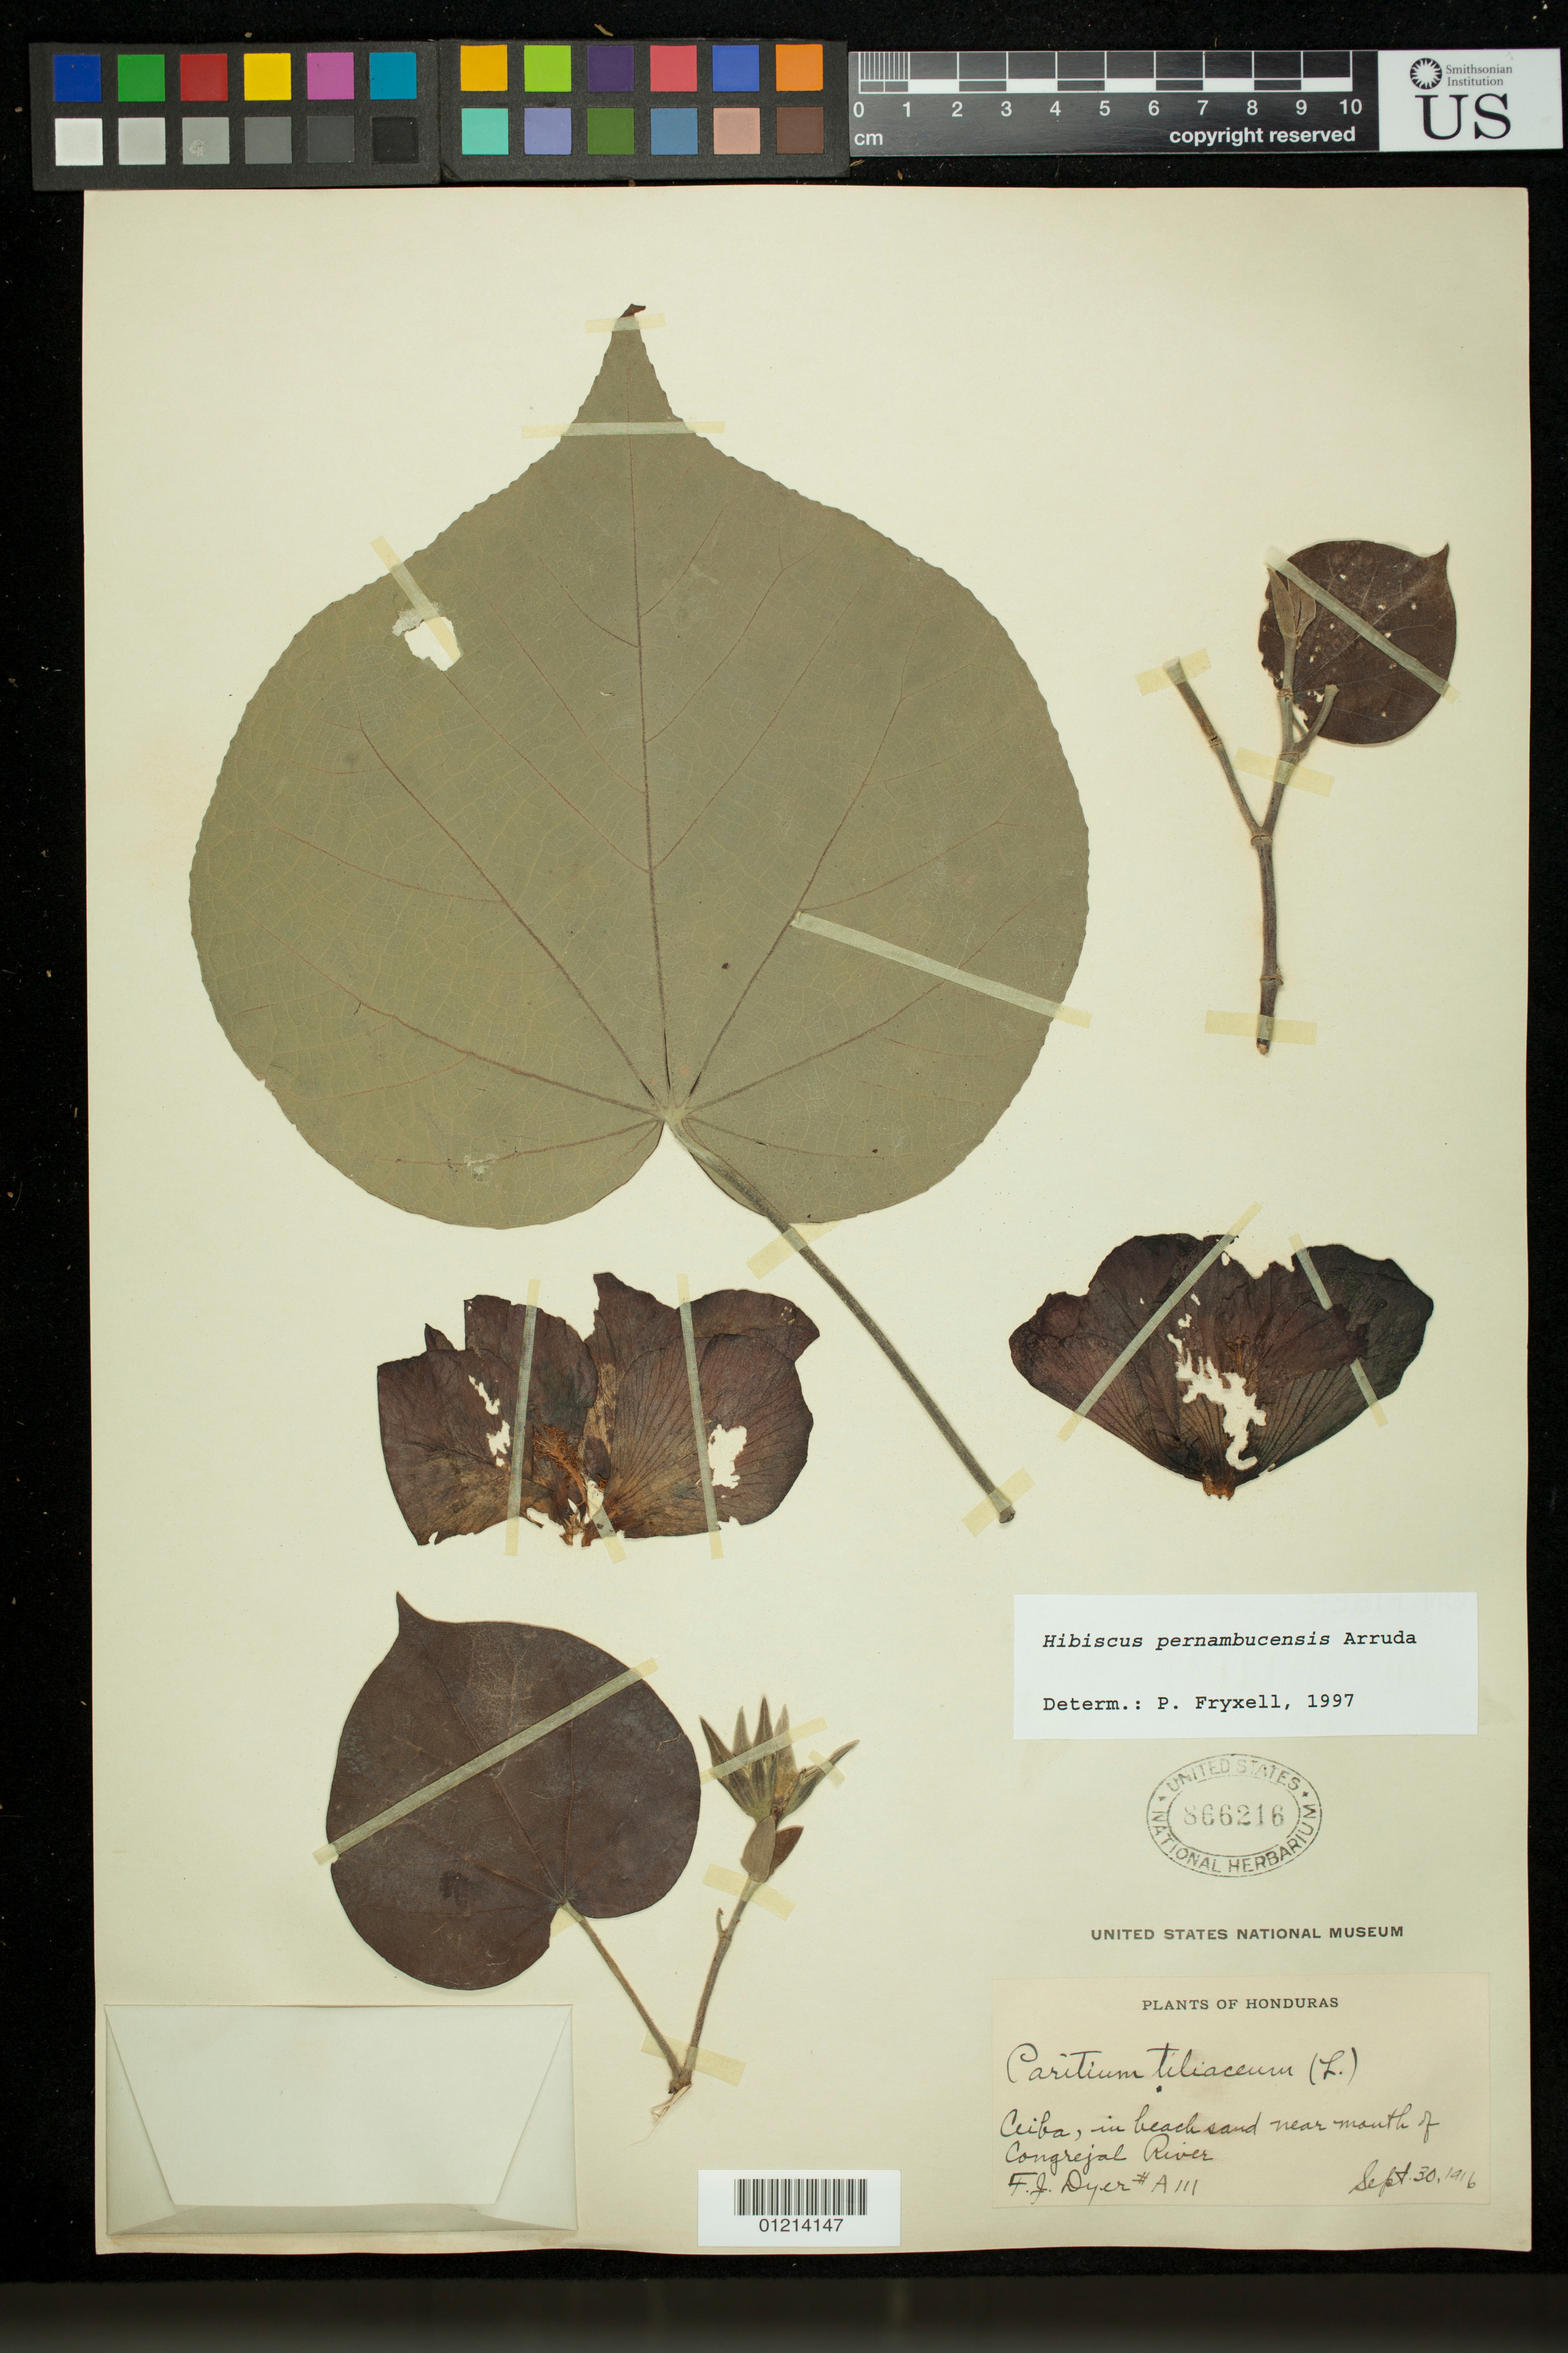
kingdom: Plantae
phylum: Tracheophyta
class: Magnoliopsida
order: Malvales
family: Malvaceae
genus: Talipariti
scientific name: Talipariti tiliaceum var. pernambucense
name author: (Arruda) Fryxell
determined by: Dorr, Laurence J., Curator (BOT), Smithsonian Institution - National Museum of Natural History (UNITED STATES)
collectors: F. J. Dyer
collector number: A111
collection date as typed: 30 Sep 1916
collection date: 1916-09-30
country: Honduras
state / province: Atlántida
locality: Ceiba, in beach sand near mouth of Cangrejal River.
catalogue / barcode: US 866216